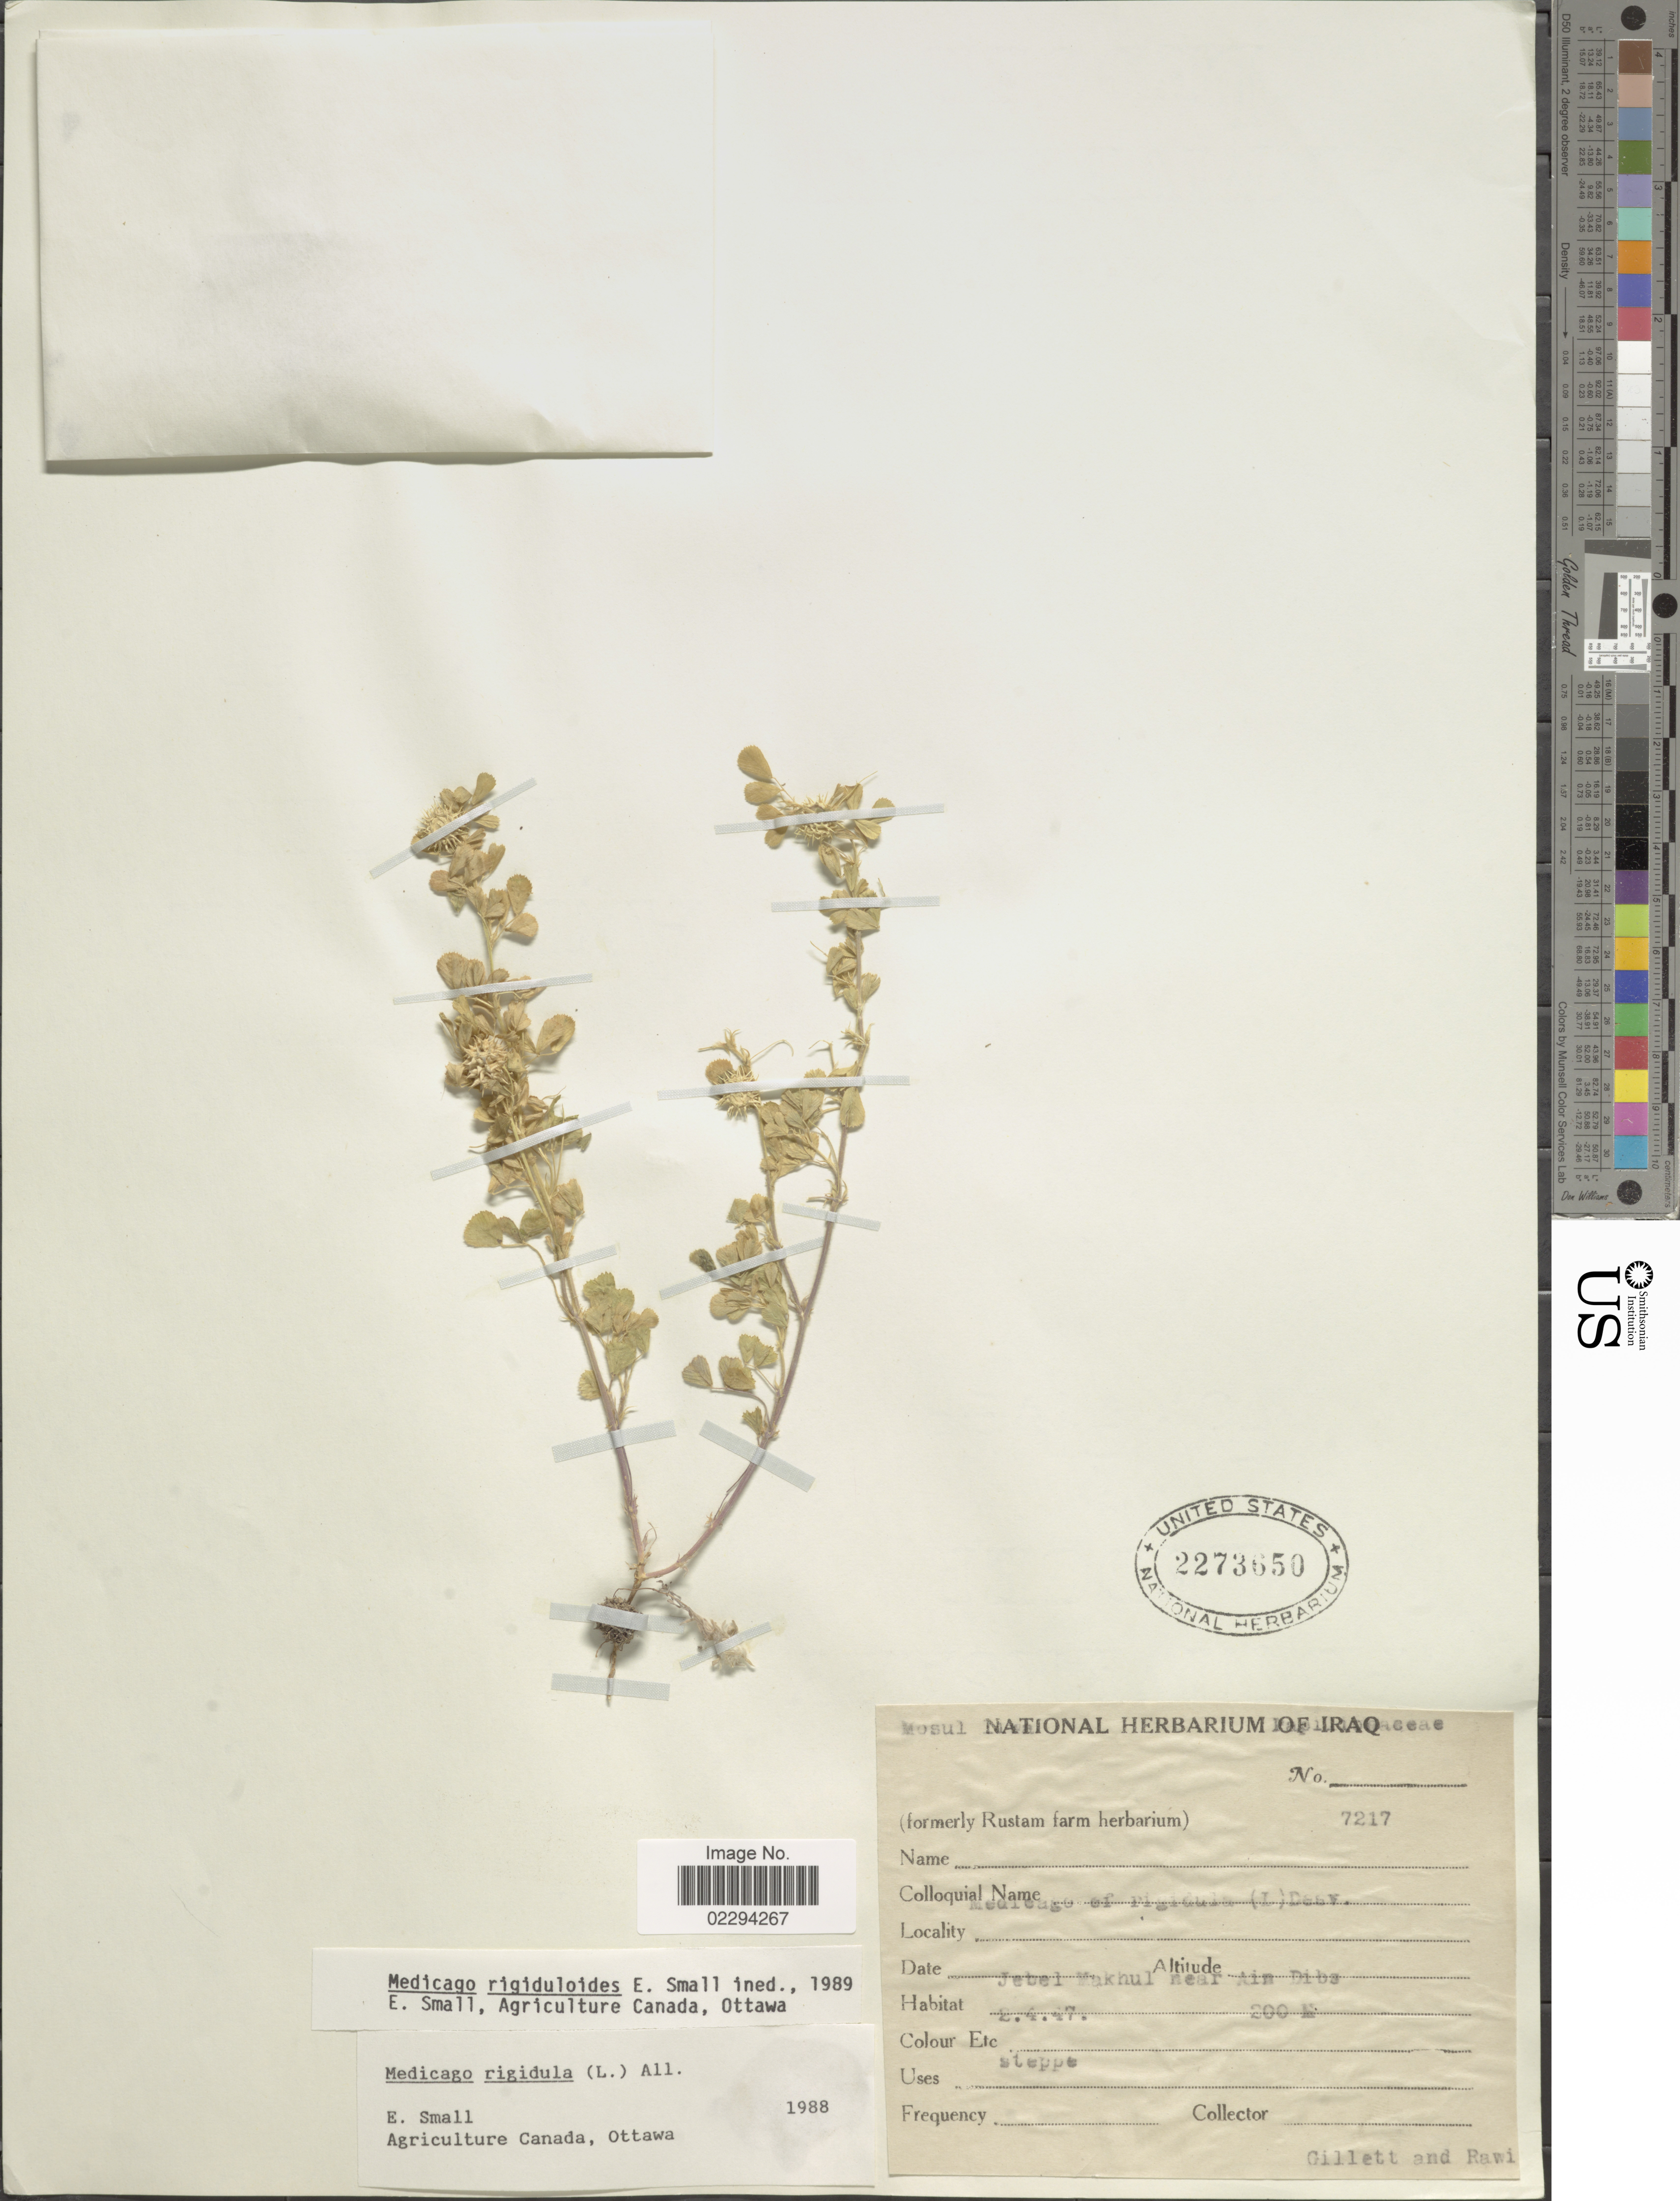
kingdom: Plantae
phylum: Tracheophyta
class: Magnoliopsida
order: Fabales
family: Fabaceae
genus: Medicago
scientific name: Medicago rigiduloides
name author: Small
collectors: Gillett, -- & -. Rawi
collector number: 7217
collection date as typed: Transcribed d/m/y: 2/4/47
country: Iraq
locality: Jebel Makhul near Ain Dibz.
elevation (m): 200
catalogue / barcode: US 2273650